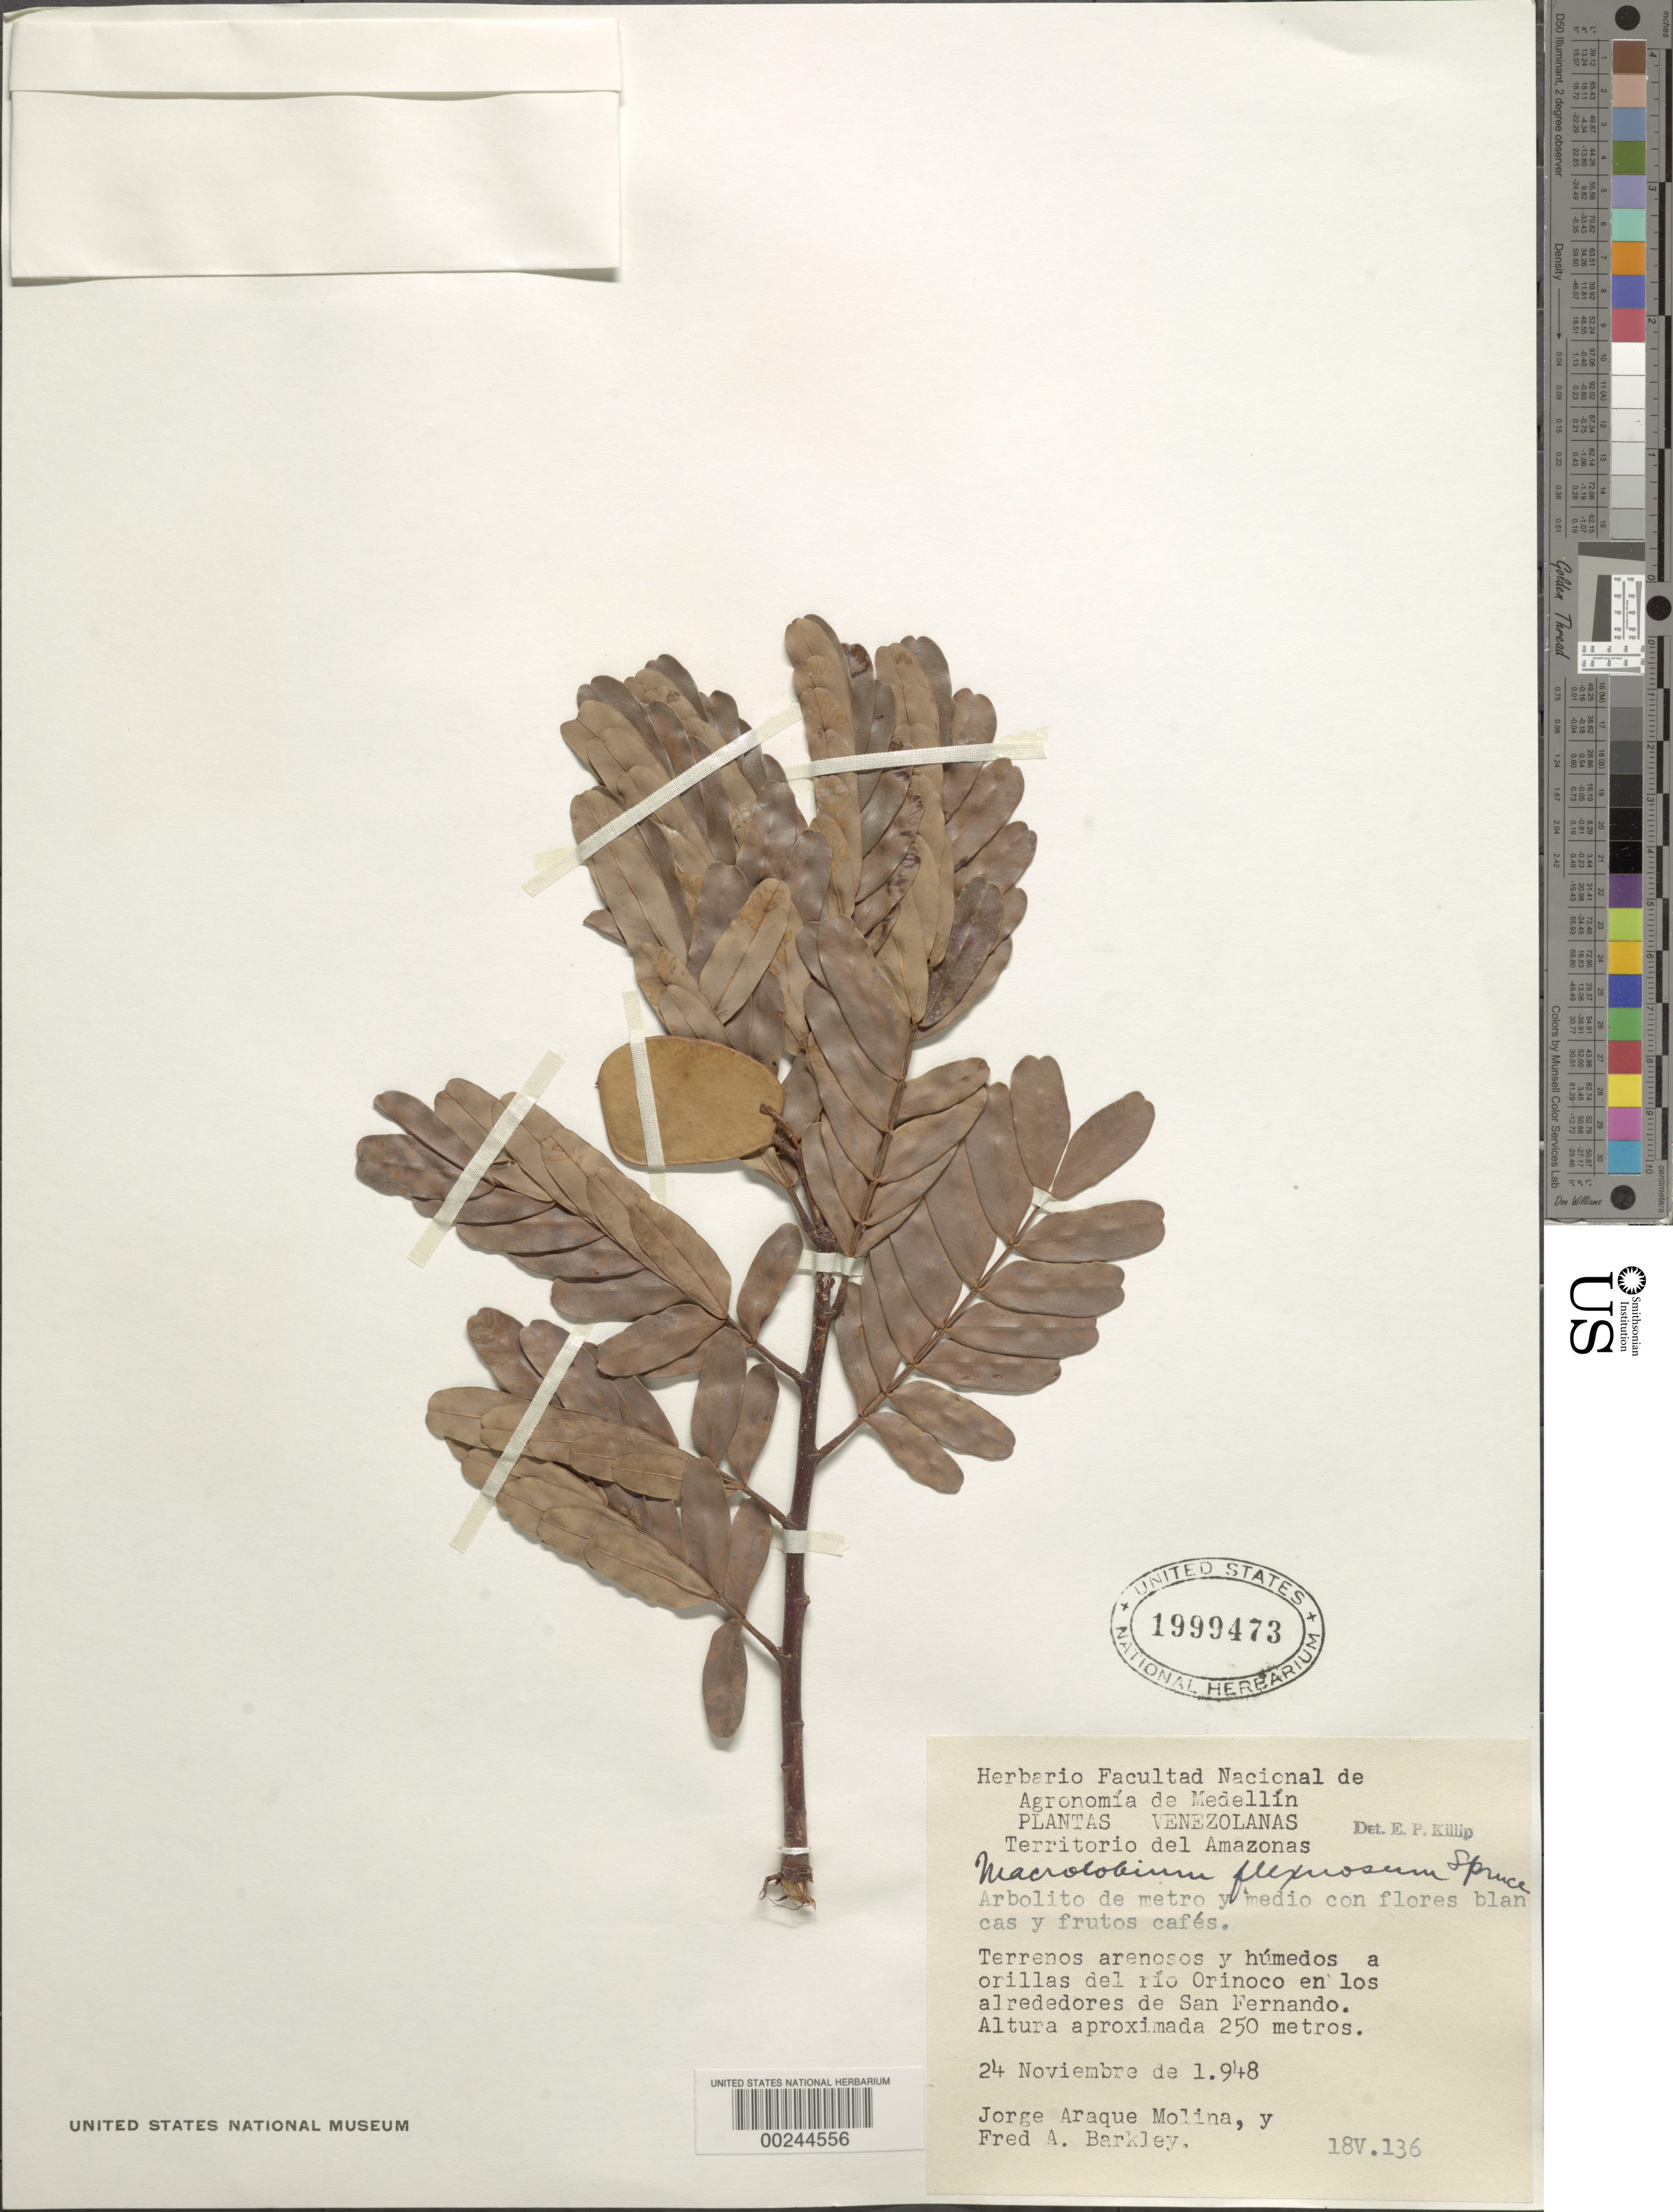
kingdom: Plantae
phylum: Tracheophyta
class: Magnoliopsida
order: Fabales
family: Fabaceae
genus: Macrolobium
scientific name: Macrolobium flexuosum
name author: Spruce ex Benth.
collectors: J. Araque Molina & F. A. Barkley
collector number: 18v.136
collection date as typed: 24 Nov 1948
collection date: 1948-11-24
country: Venezuela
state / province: Amazonas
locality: Rio orinoco in the vicinity of san fernando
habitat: Bank of river; sandy and wet ground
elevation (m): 5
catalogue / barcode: US 1999473